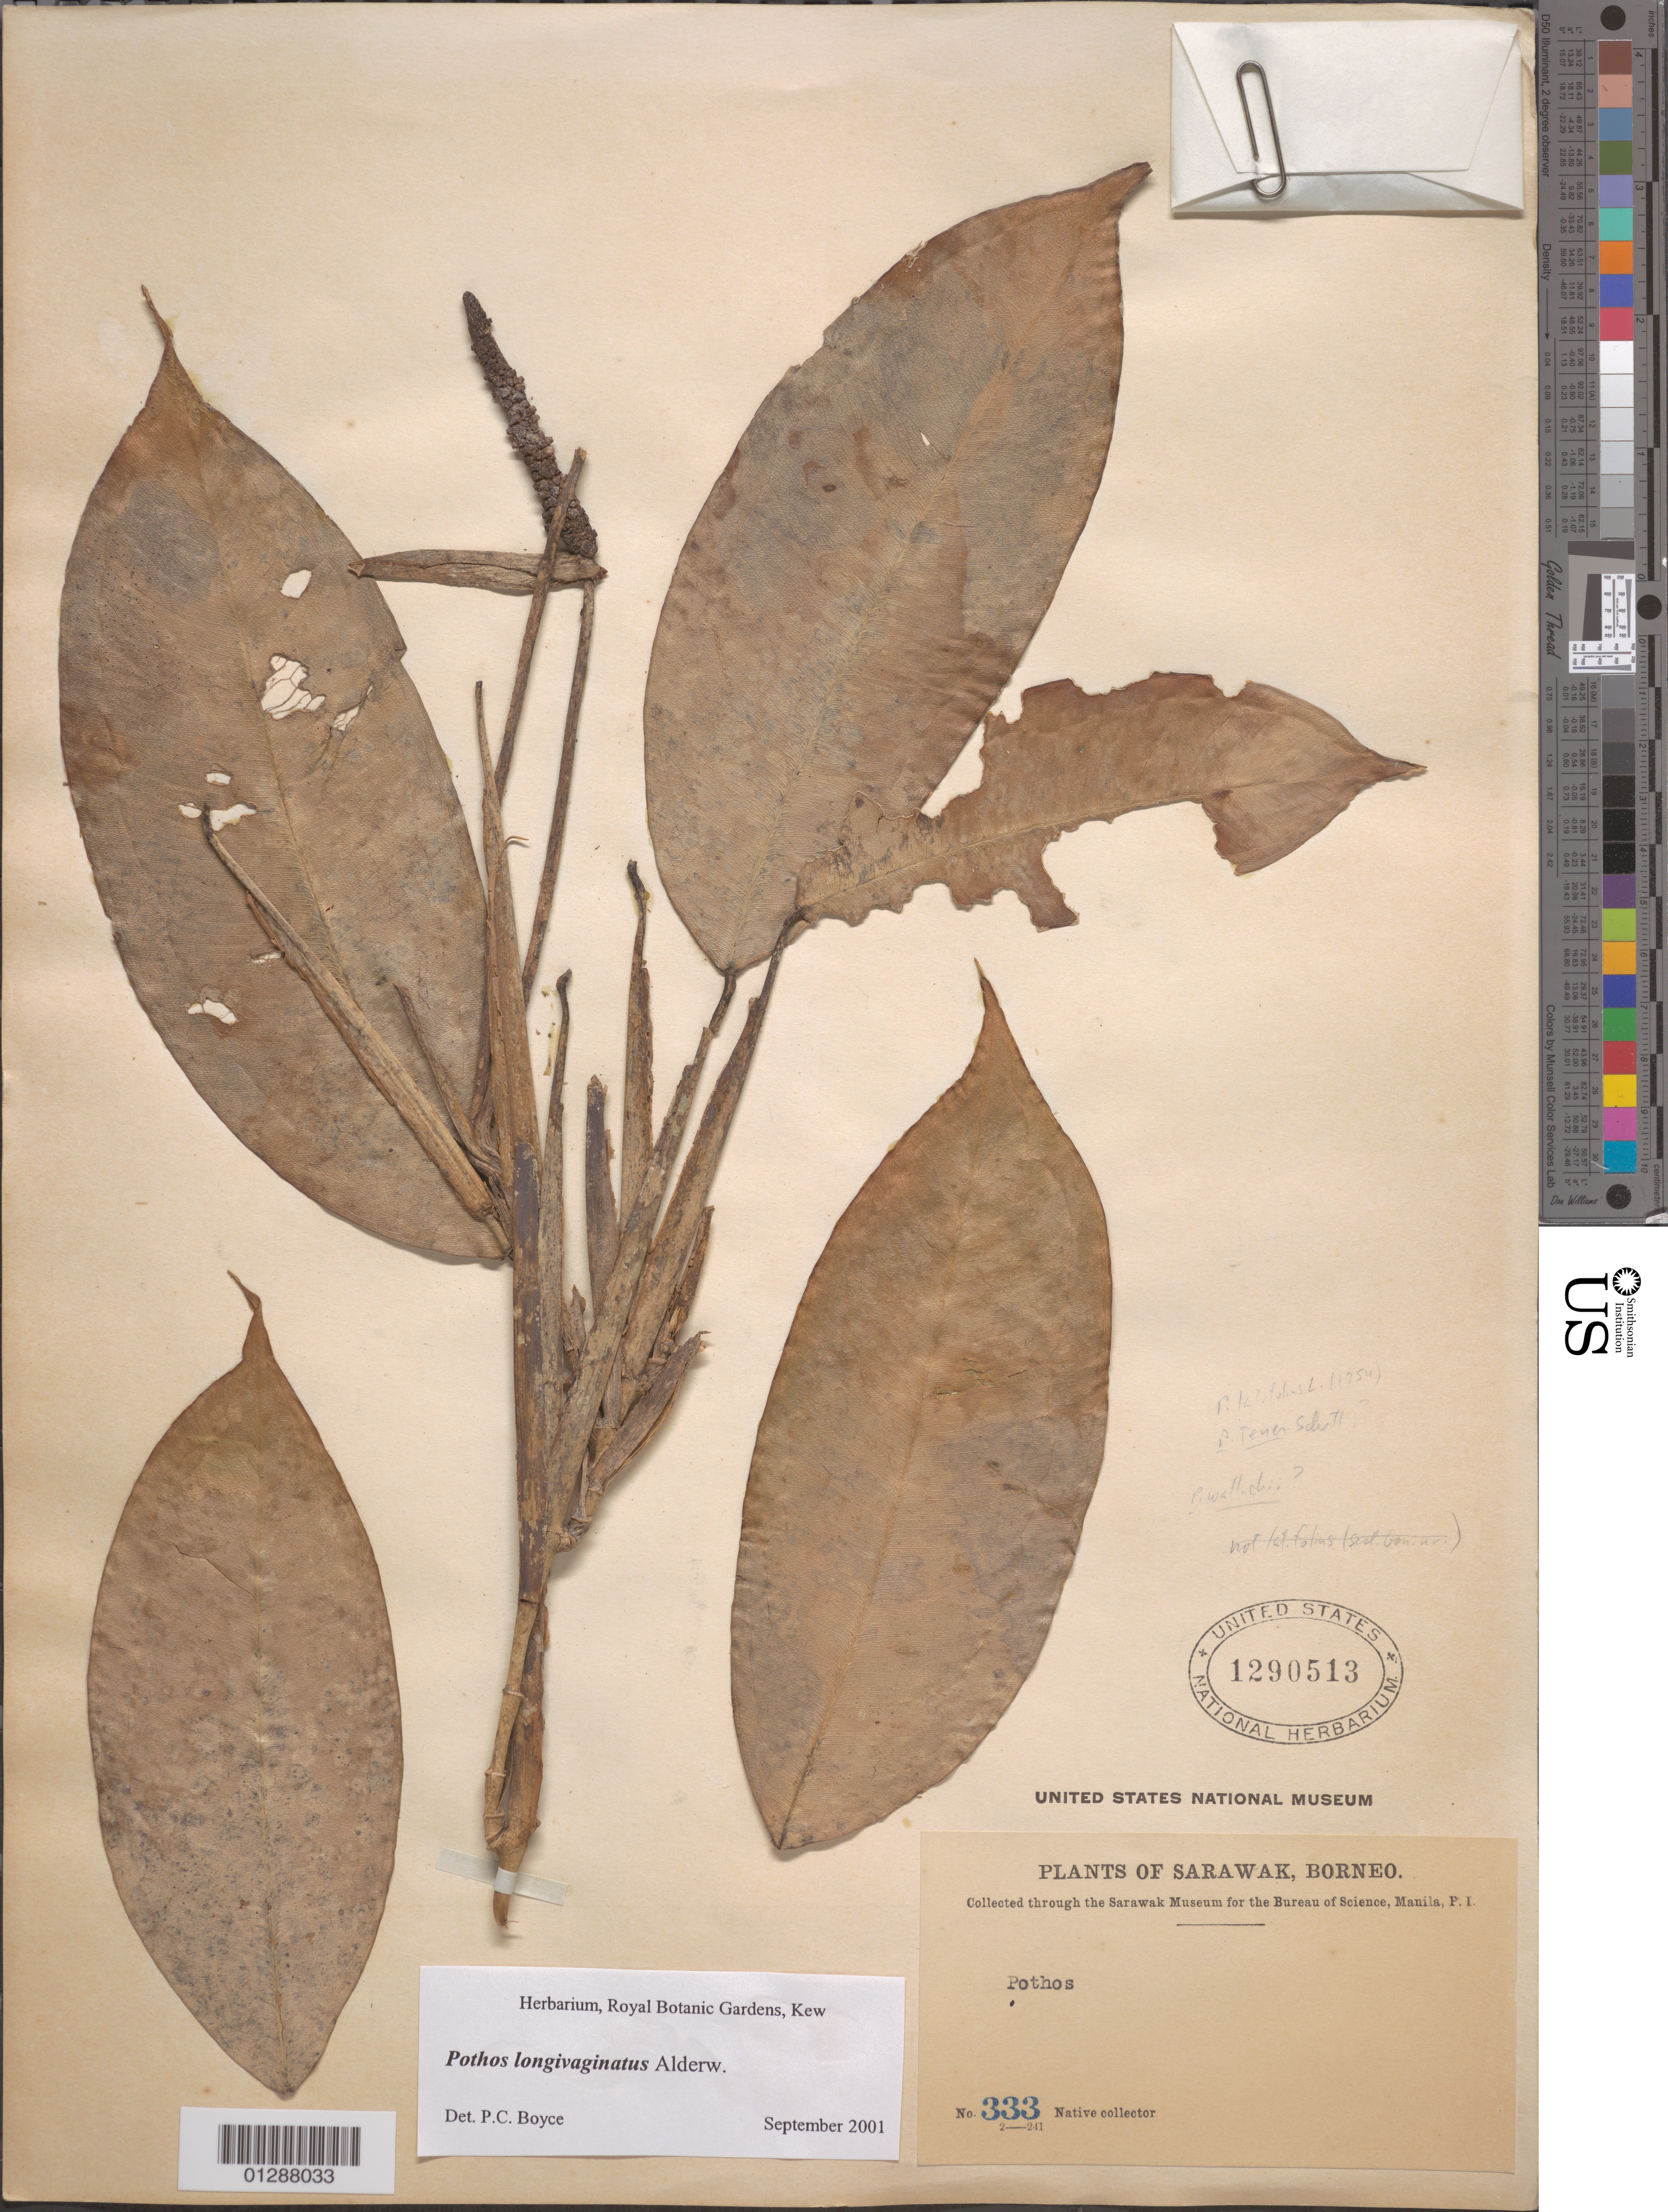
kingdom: Plantae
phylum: Tracheophyta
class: Liliopsida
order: Alismatales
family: Araceae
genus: Pothos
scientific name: Pothos longivaginatus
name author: Alderw.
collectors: Native collector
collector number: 333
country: Malaysia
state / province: Sarawak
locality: Borneo.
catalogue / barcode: US 1290513